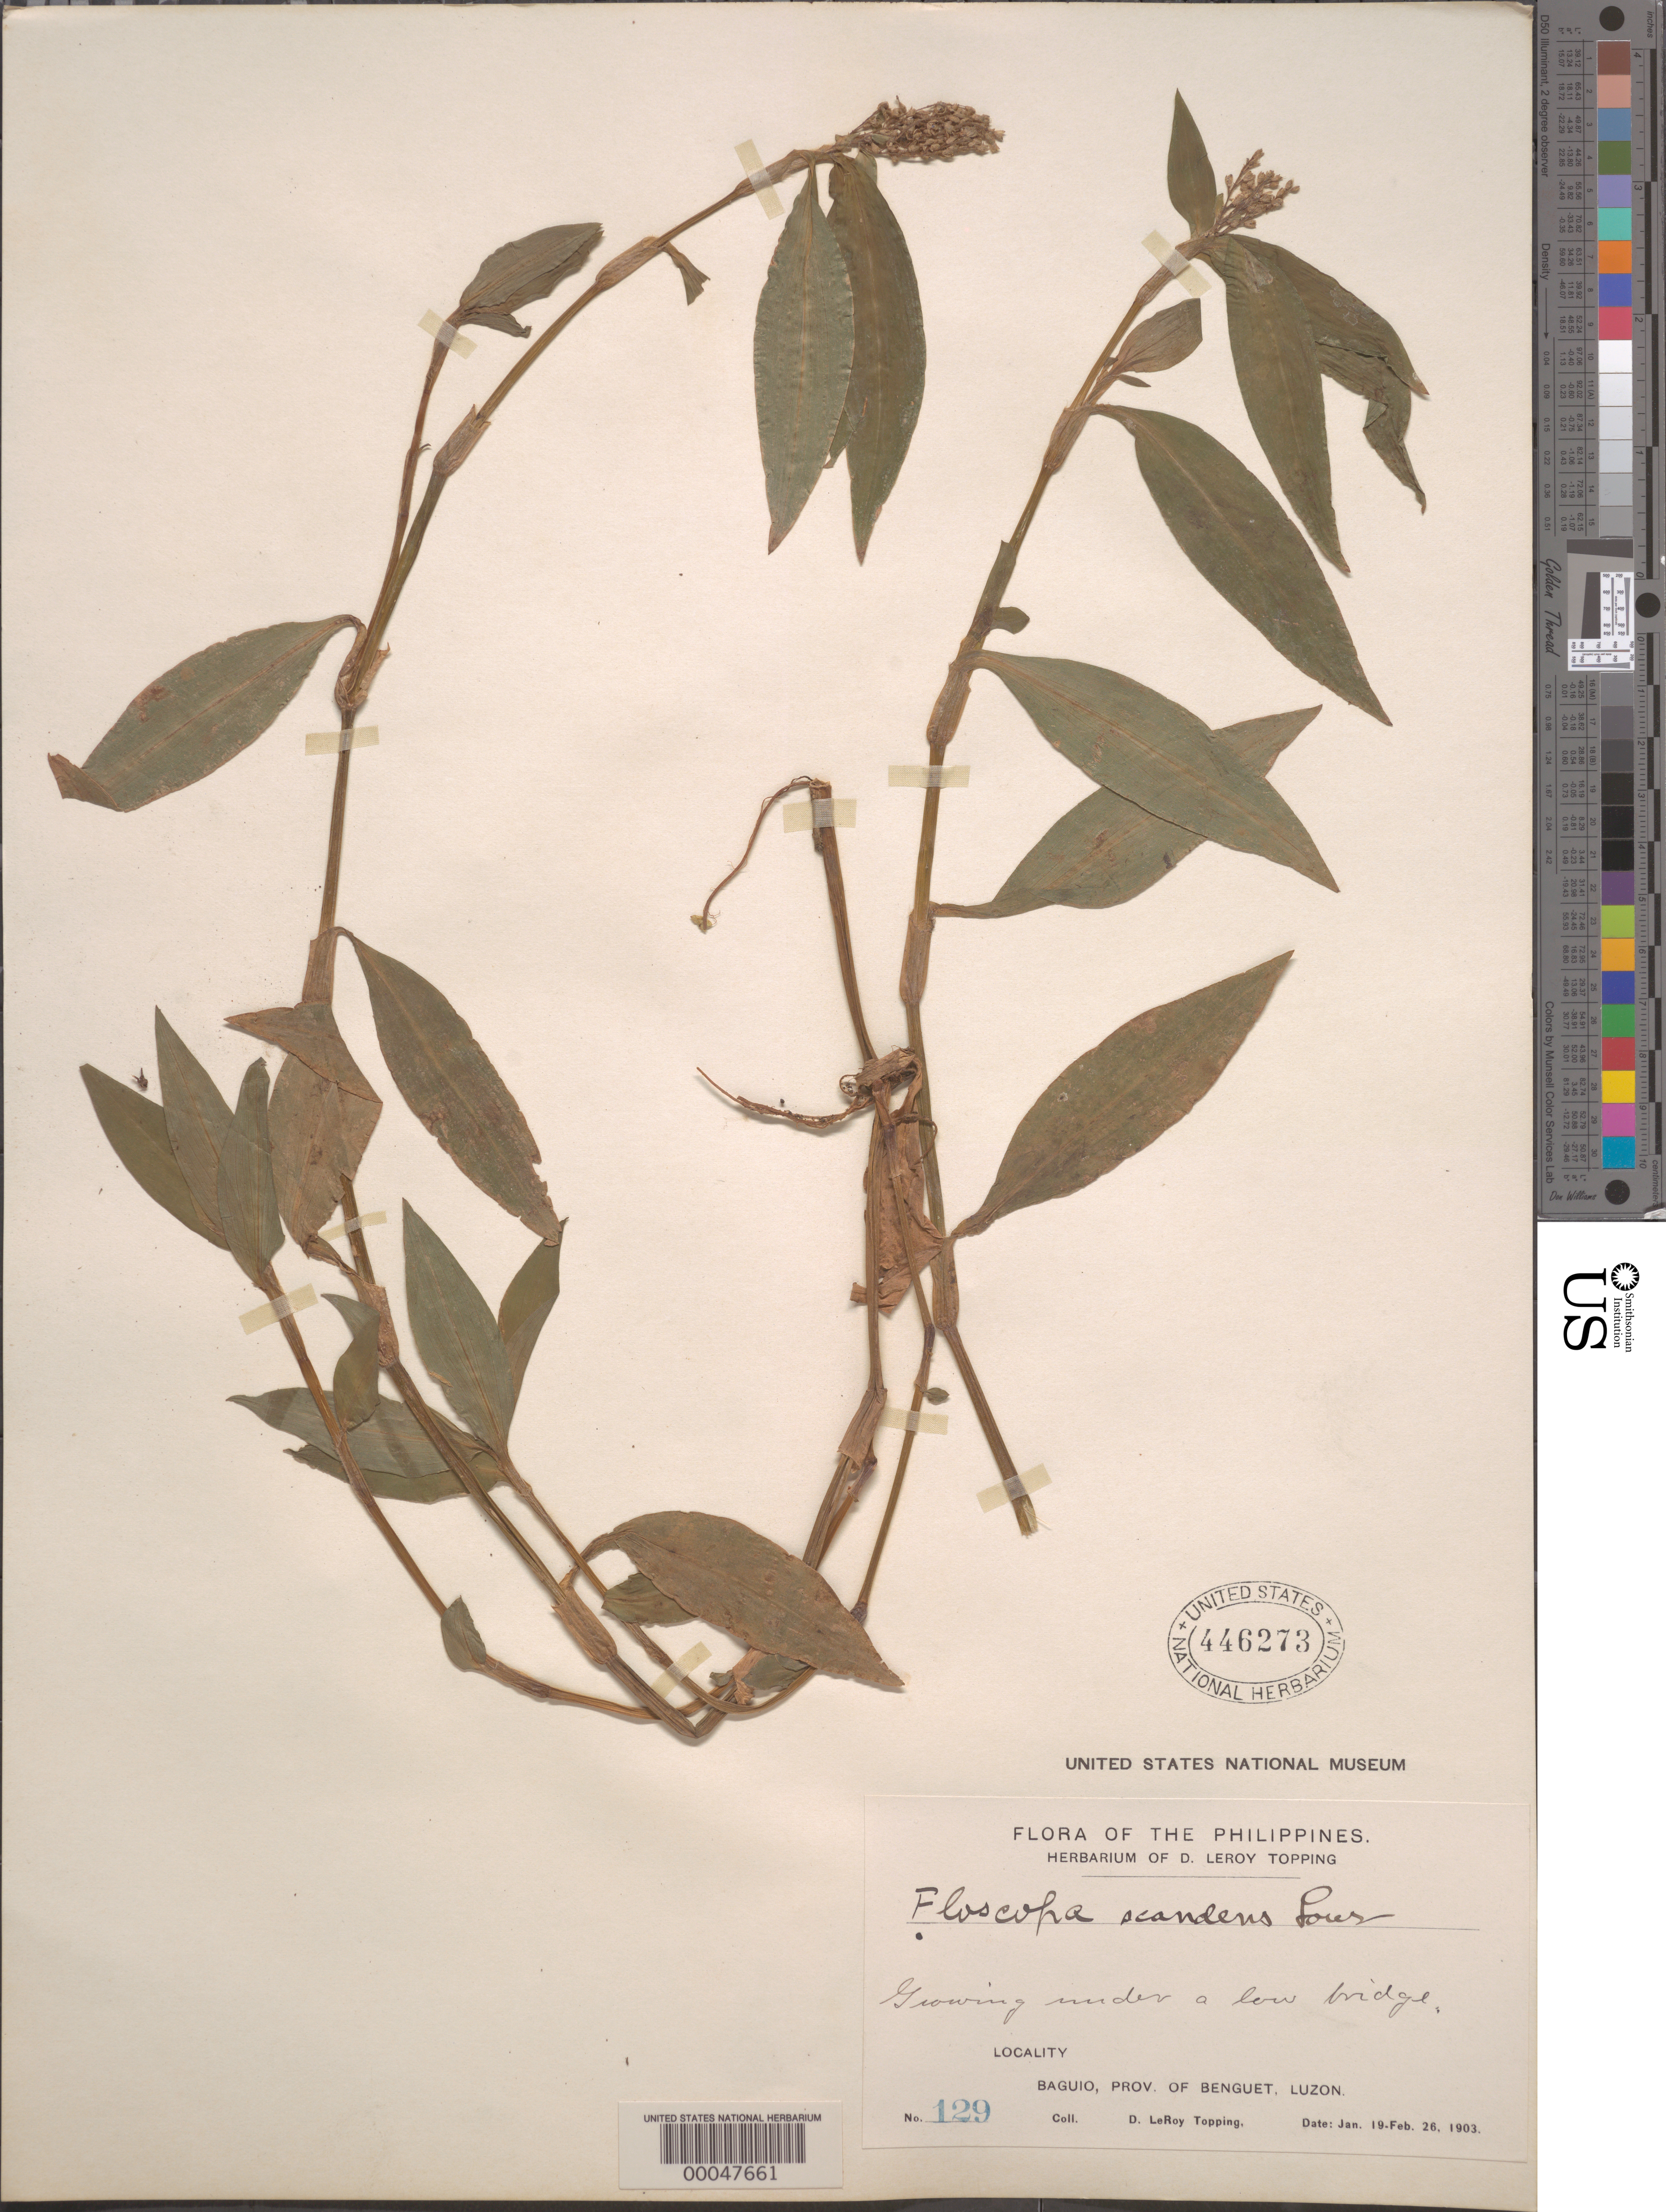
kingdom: Plantae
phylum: Tracheophyta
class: Liliopsida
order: Commelinales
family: Commelinaceae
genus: Floscopa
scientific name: Floscopa scandens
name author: Lour.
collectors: D. L. Topping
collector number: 129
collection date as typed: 19 Jan 1903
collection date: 1903-01-19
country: Philippines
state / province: Cordillera (Administrative Region)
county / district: Benguet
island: Luzon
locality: Baguio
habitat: Under a low bridge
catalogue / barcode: US 446273